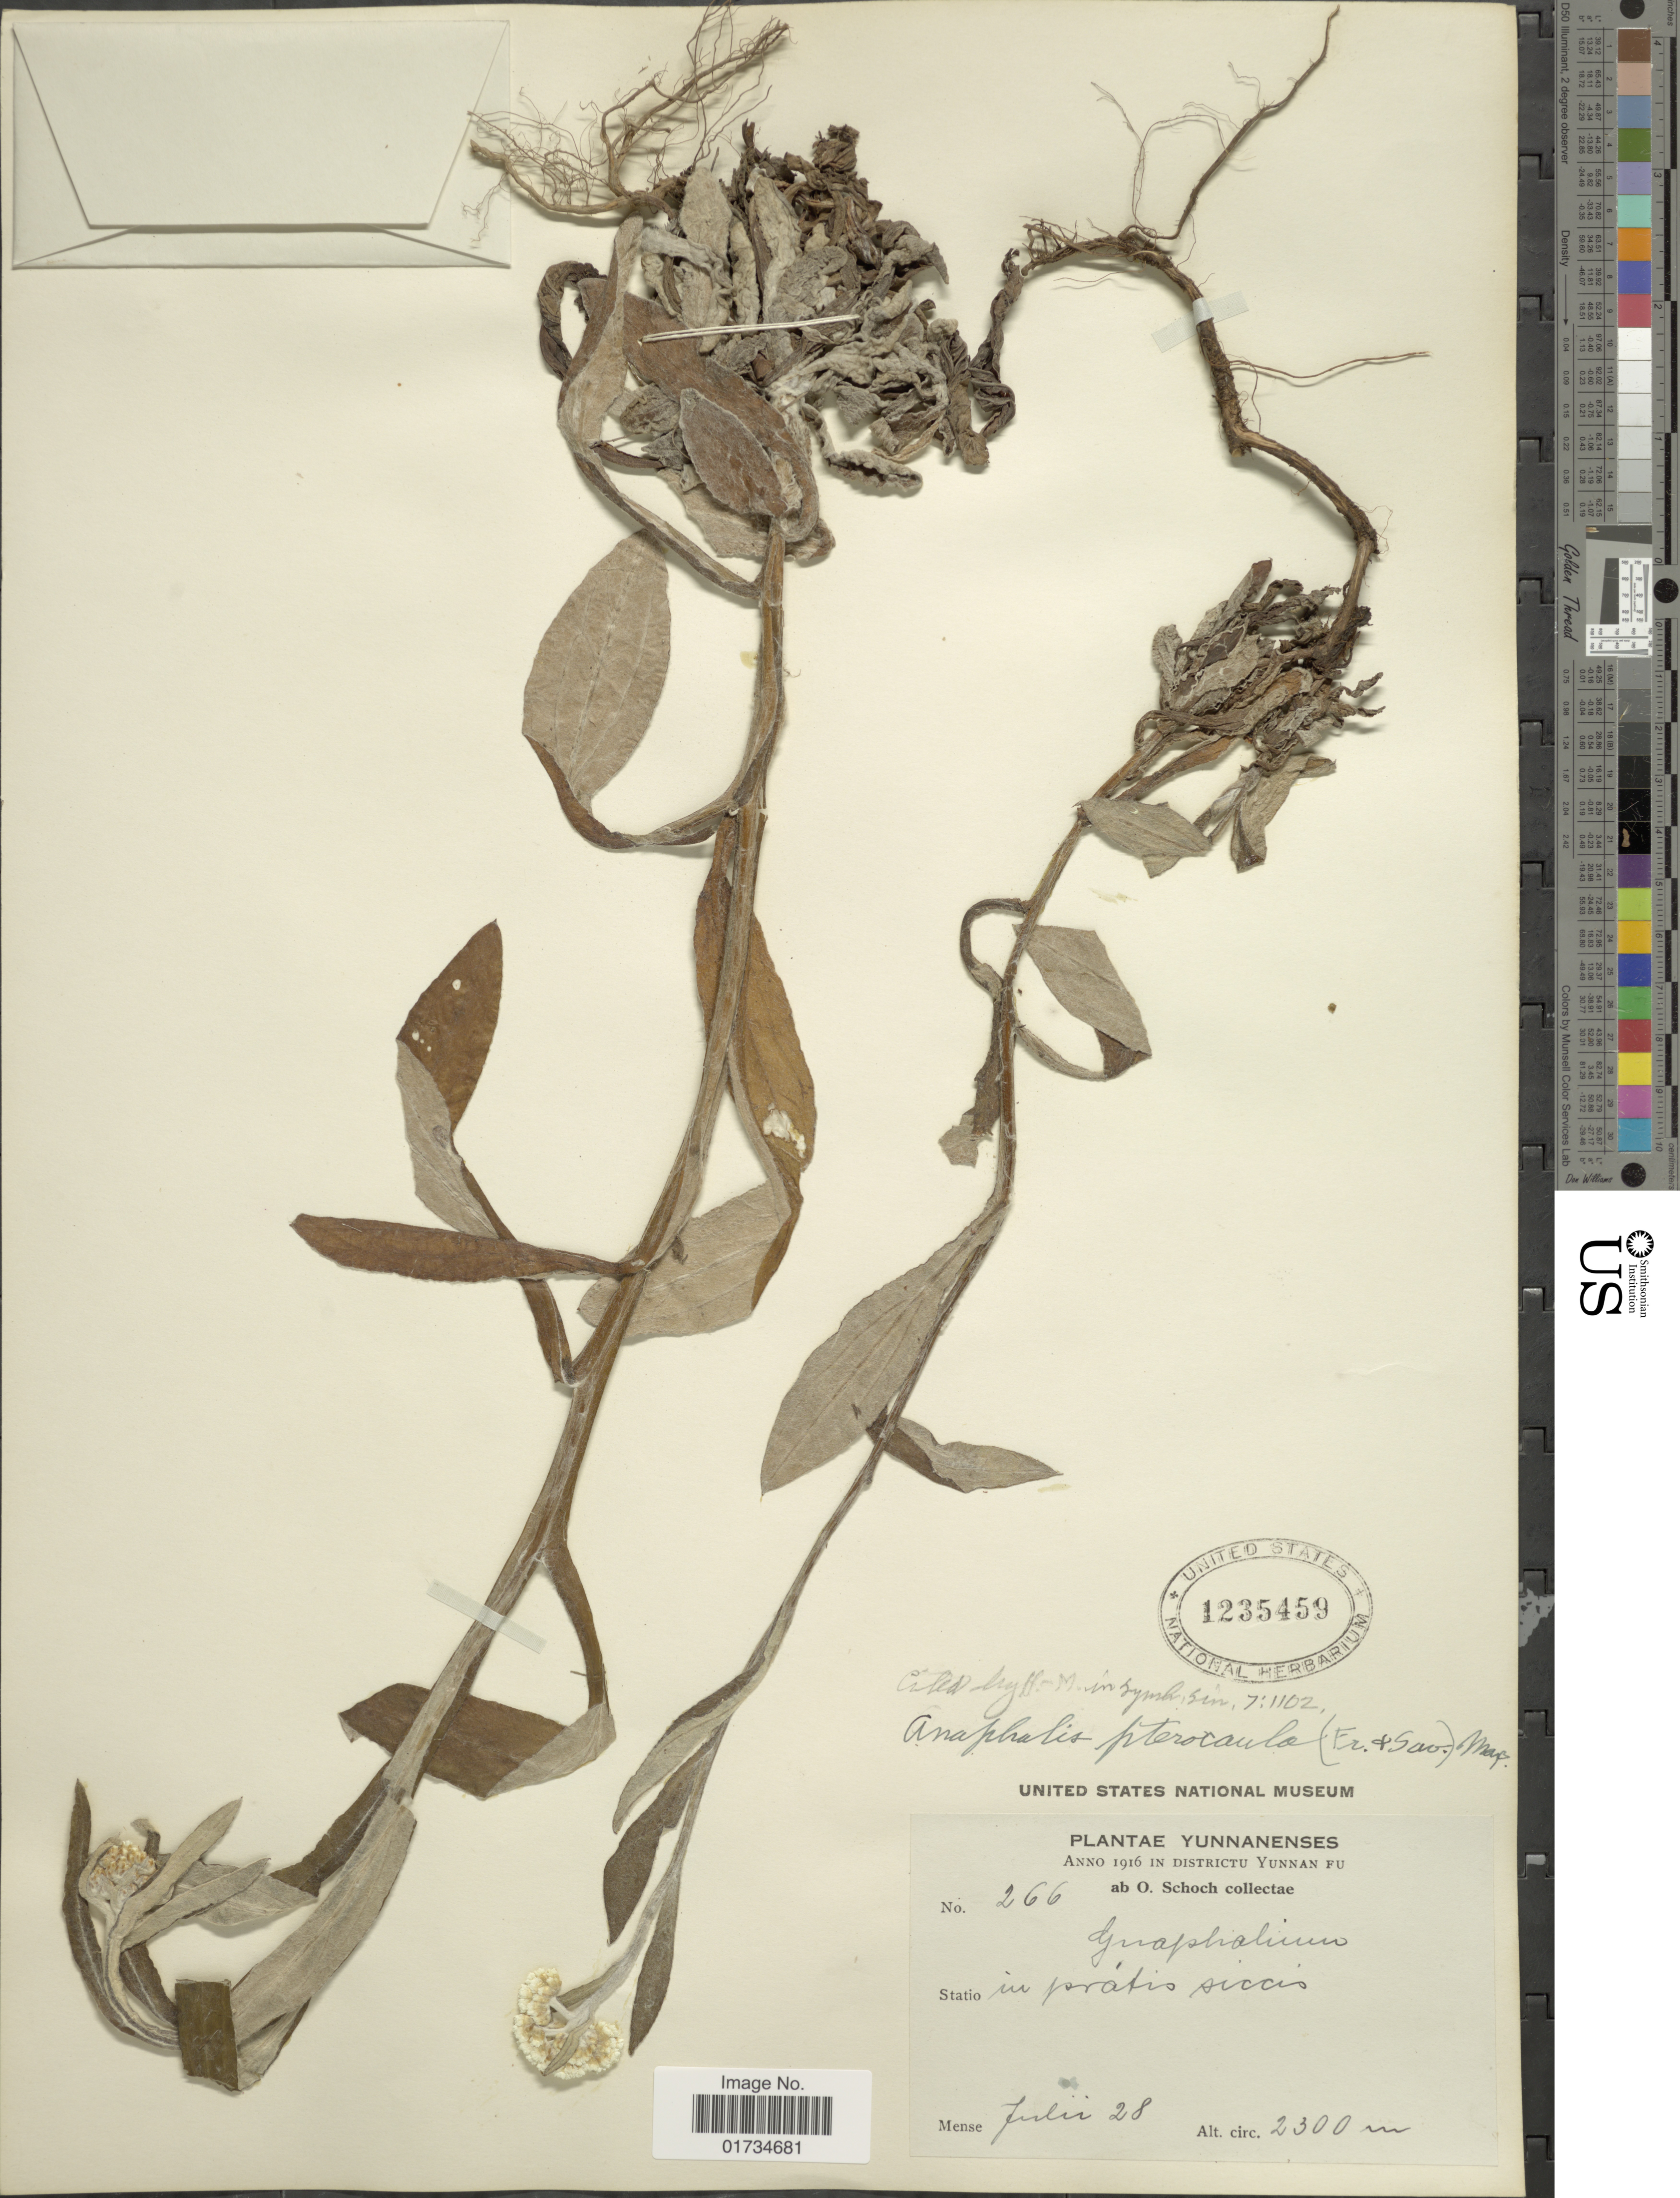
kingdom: Plantae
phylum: Tracheophyta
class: Magnoliopsida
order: Asterales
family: Asteraceae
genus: Anaphalis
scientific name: Anaphalis pterocaulon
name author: Maxim.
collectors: O. Schoch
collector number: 266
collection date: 1916-07-28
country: China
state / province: Yunnan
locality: Yunnanenses. in pratis siccis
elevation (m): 2300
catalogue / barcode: US 1235459